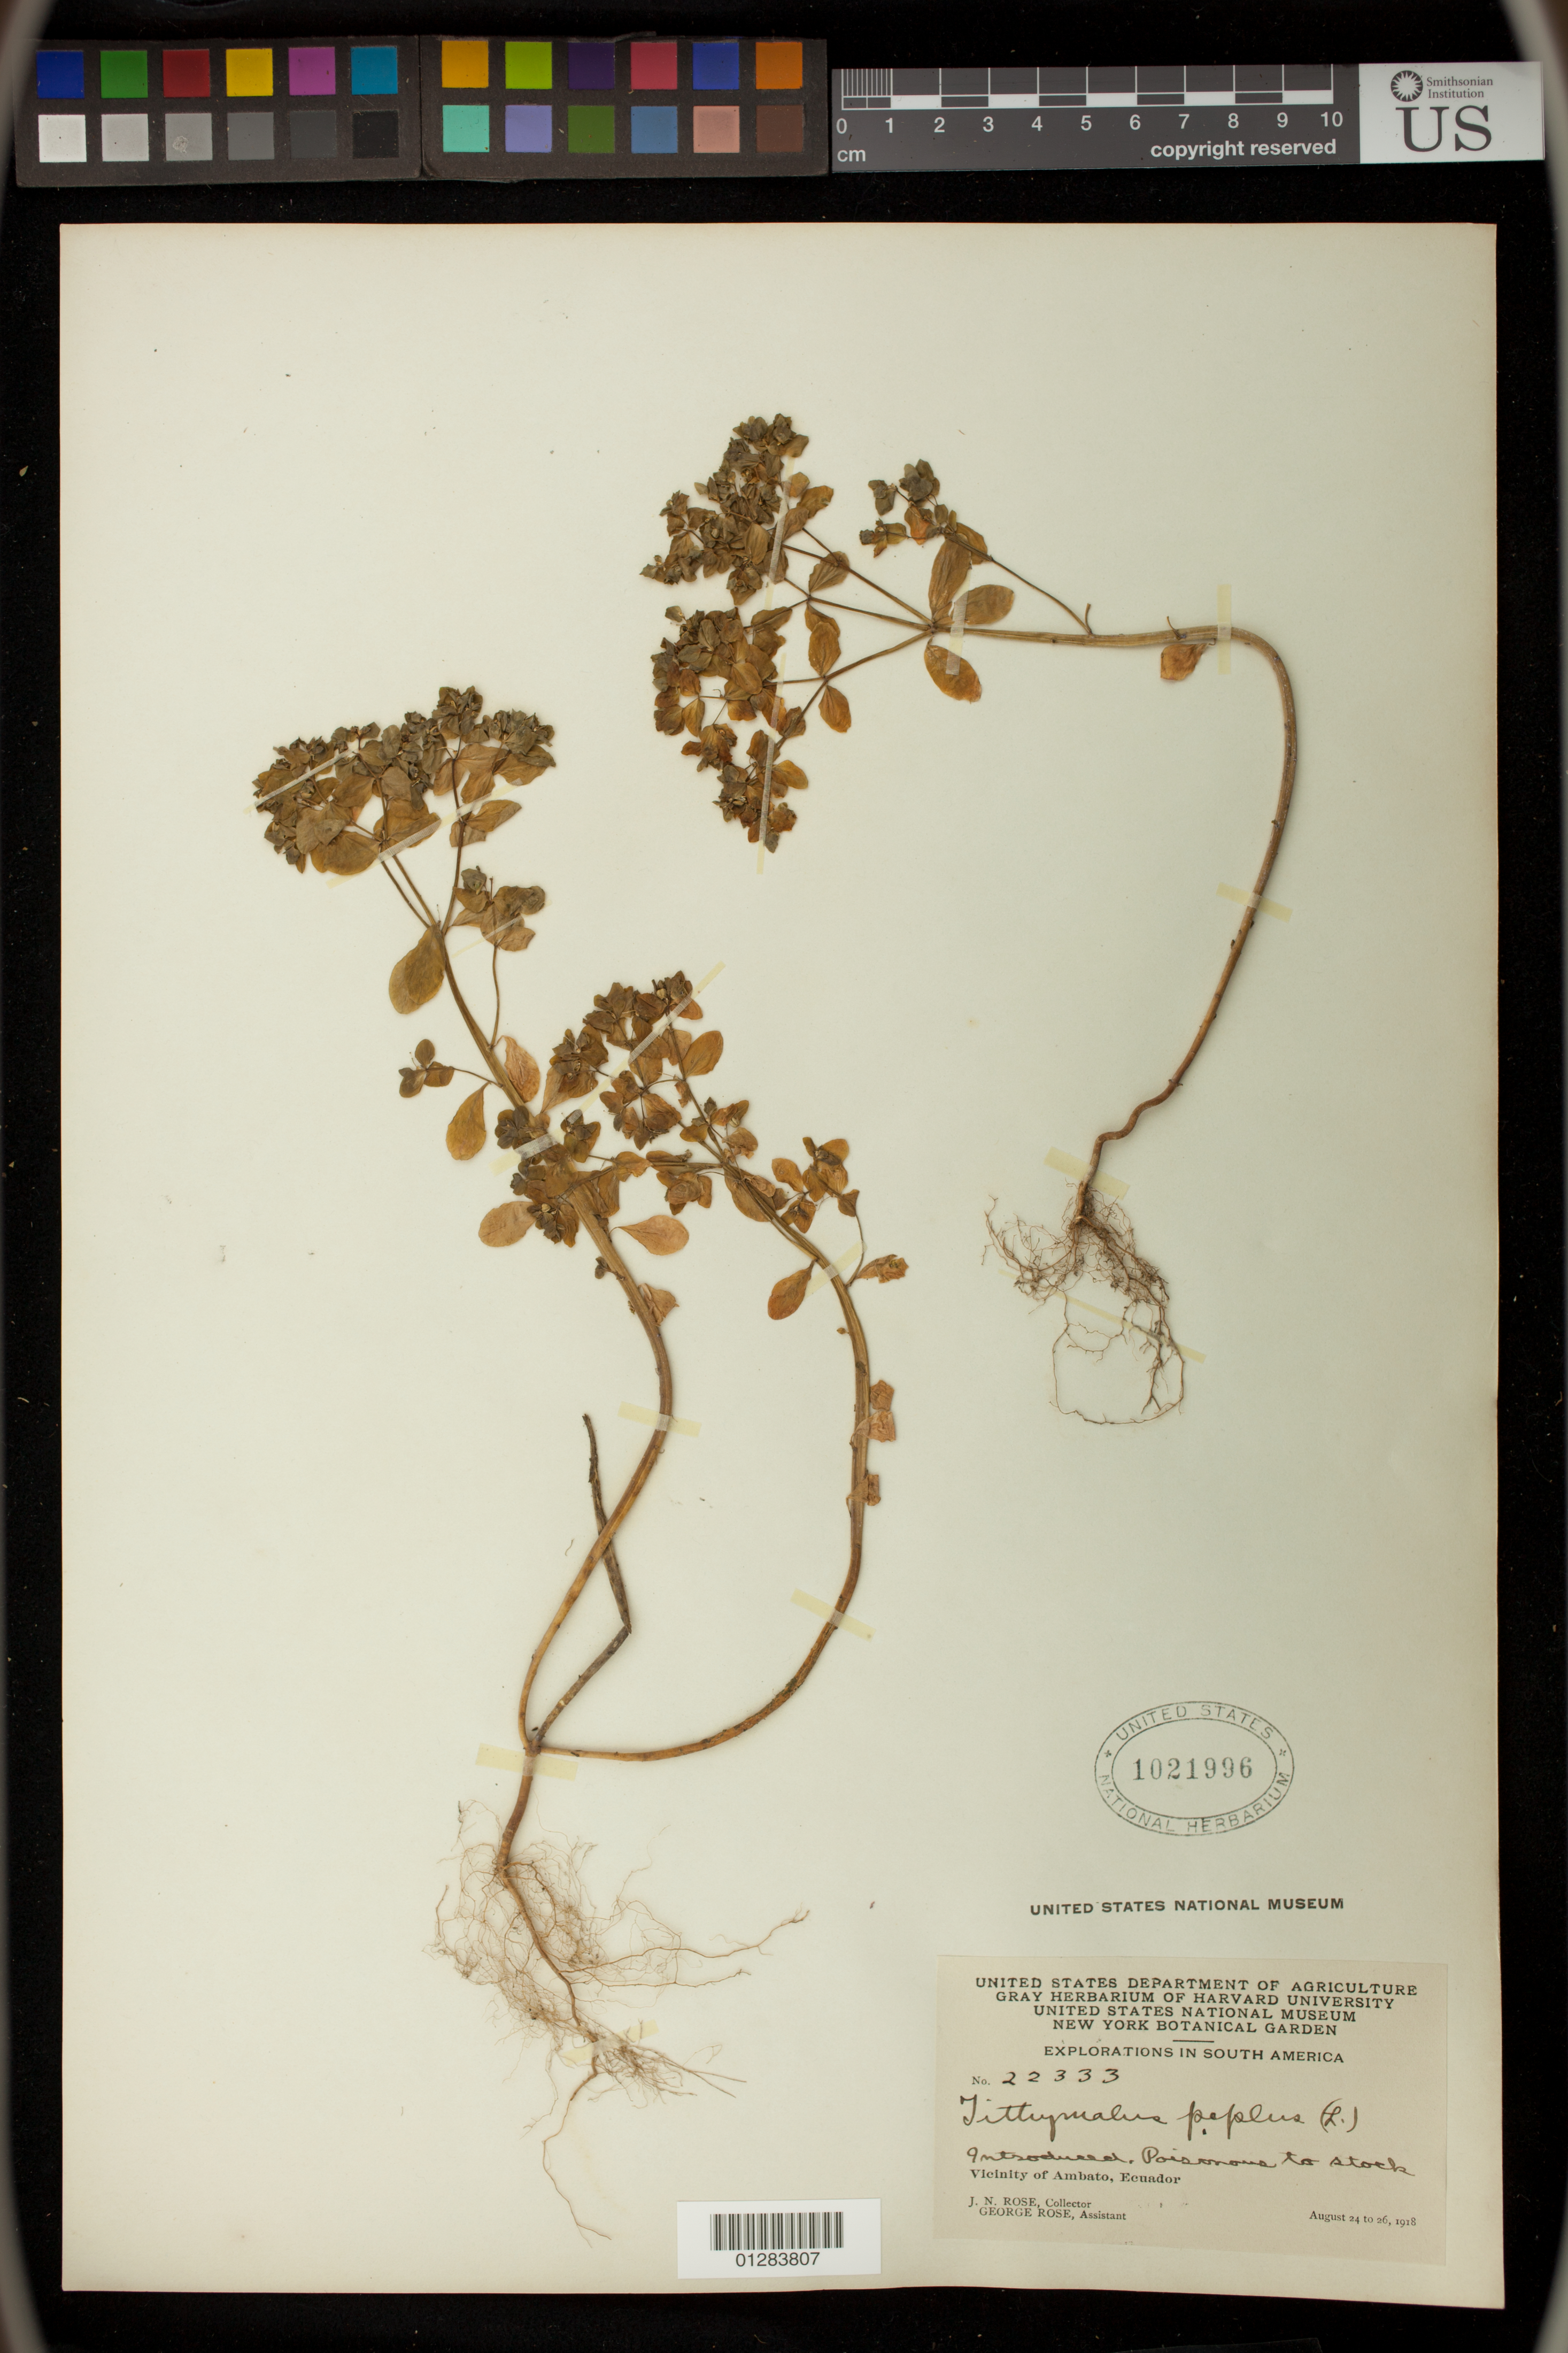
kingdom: Plantae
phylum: Tracheophyta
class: Magnoliopsida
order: Malpighiales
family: Euphorbiaceae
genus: Euphorbia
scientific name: Euphorbia peplus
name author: L.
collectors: J. N. Rose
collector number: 22333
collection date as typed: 24 Aug 1918 to 26 Aug 1918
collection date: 1918-08-24/1918-08-26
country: Ecuador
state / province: Tungurahua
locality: Vicinity of Ambato.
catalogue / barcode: US 1021996